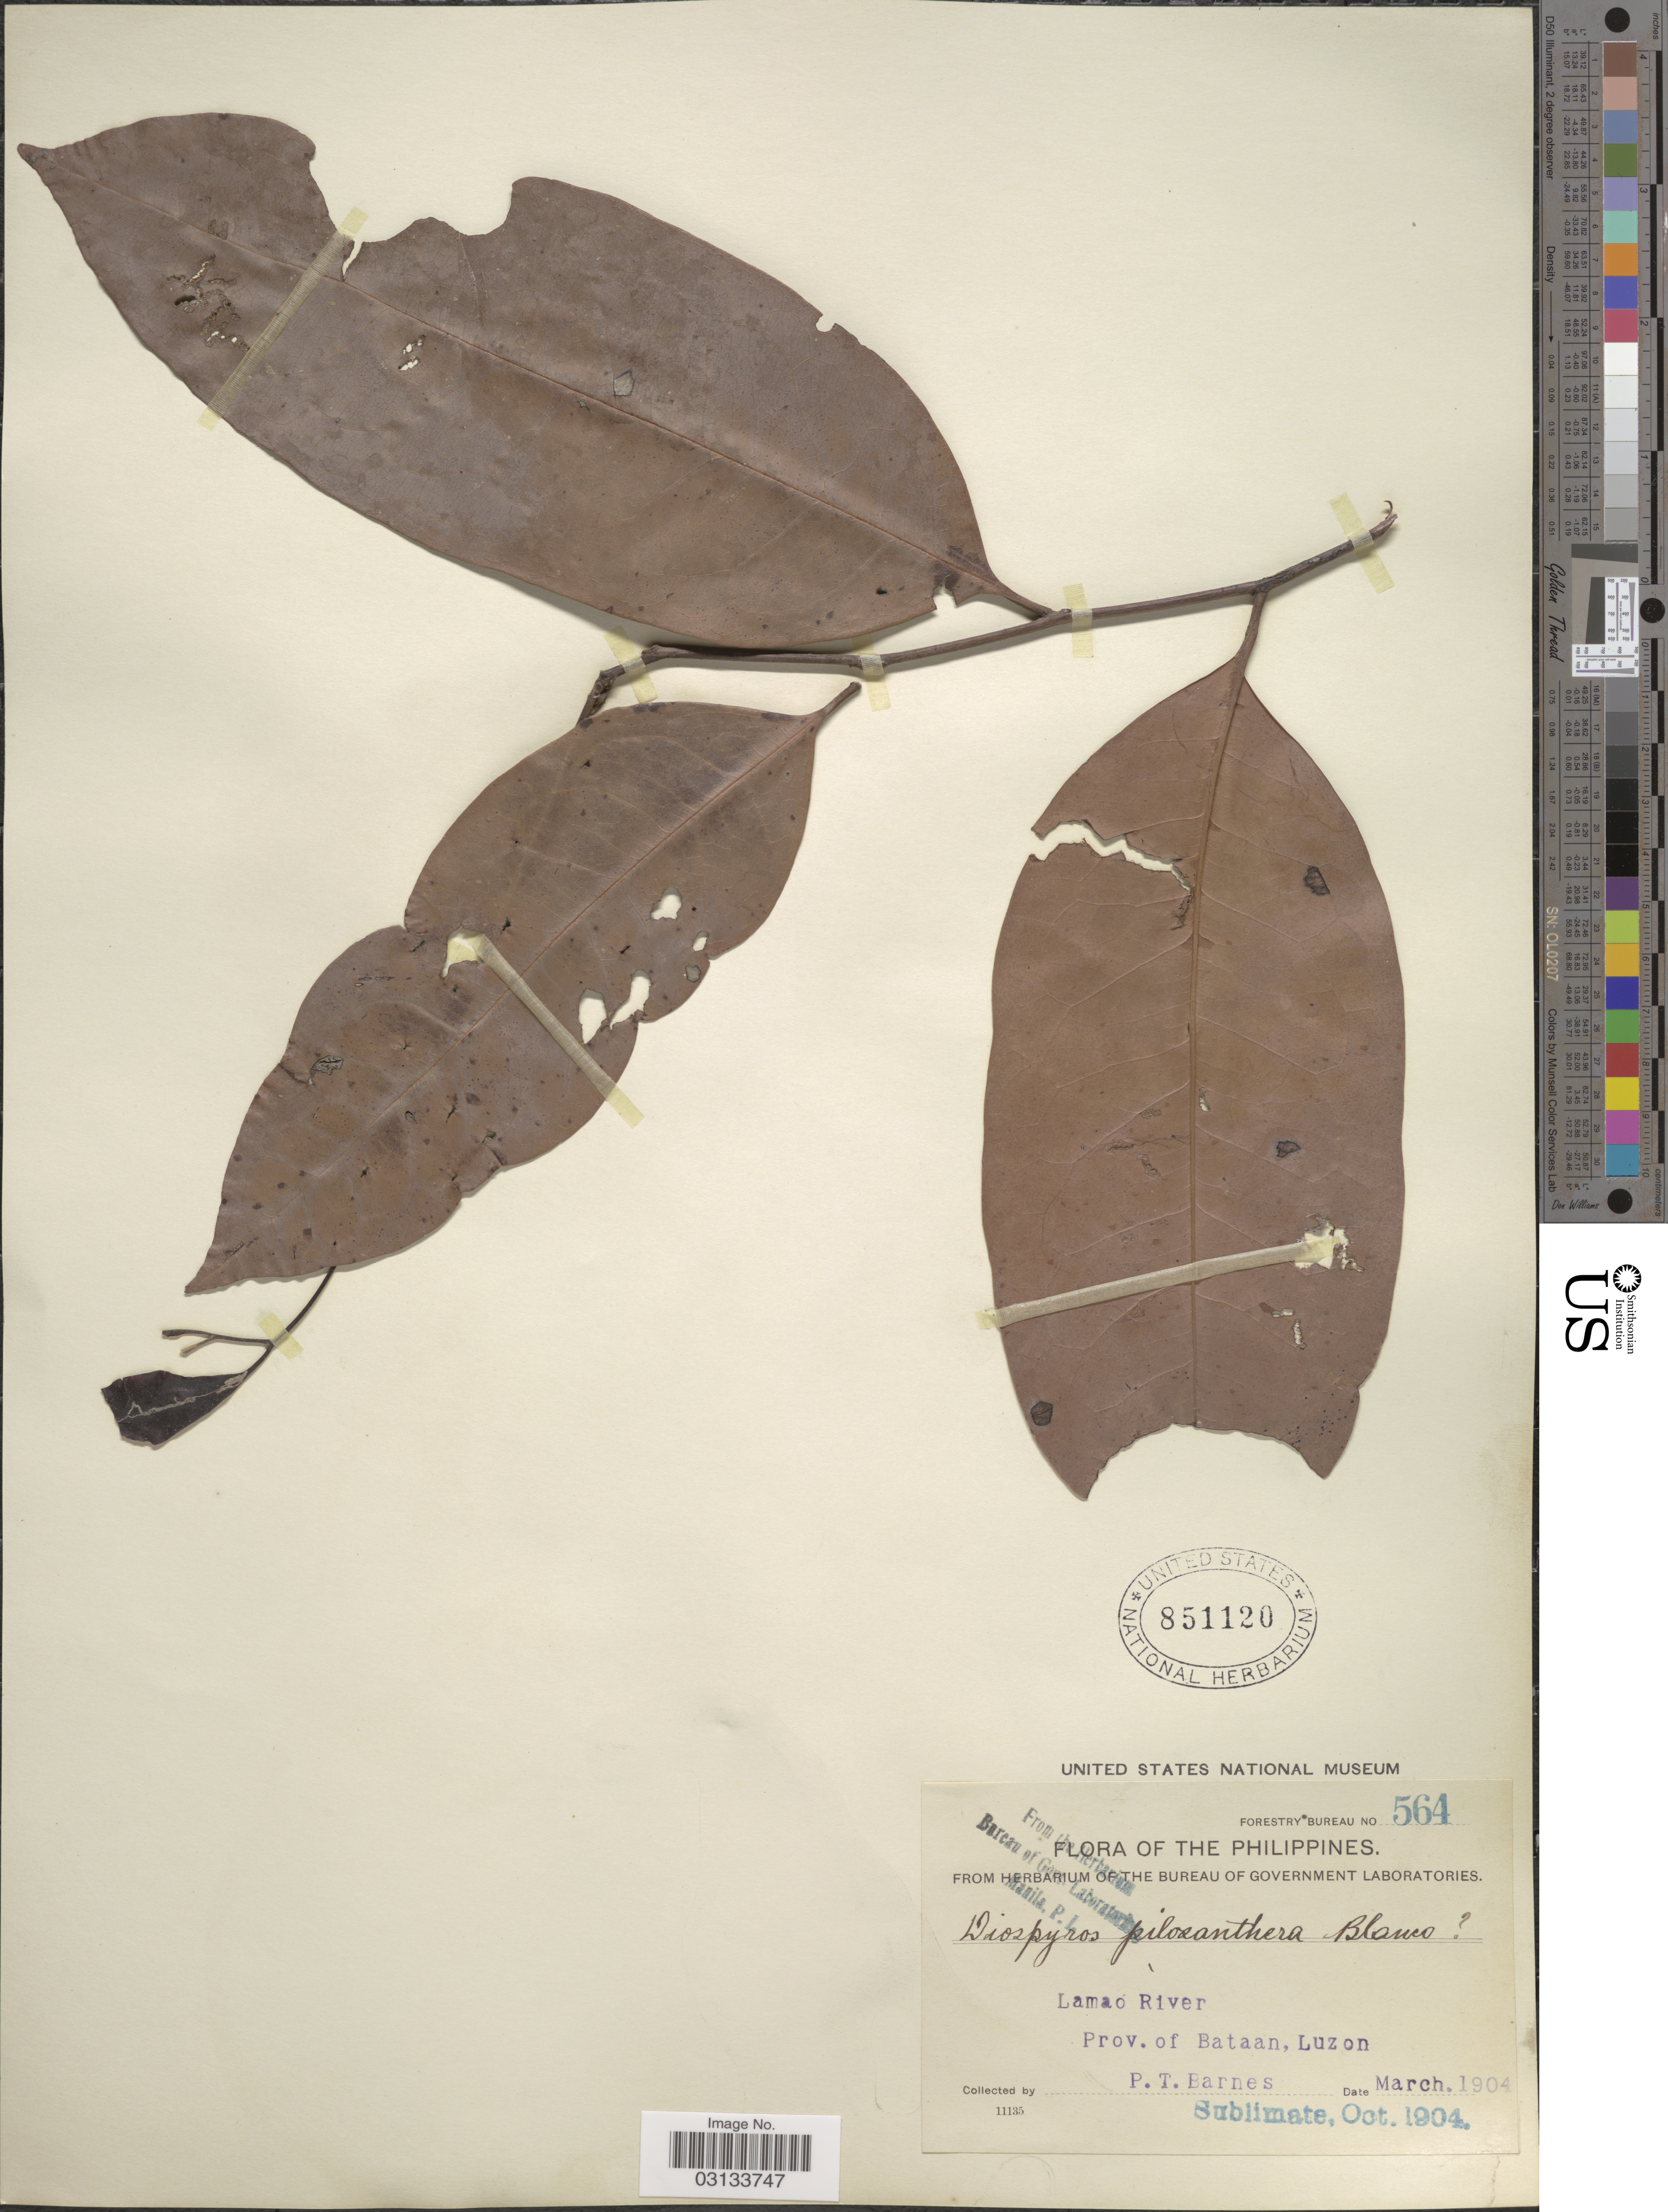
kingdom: Plantae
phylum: Tracheophyta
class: Magnoliopsida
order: Ericales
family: Ebenaceae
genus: Diospyros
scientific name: Diospyros pilosanthera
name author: Blanco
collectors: P. Barnes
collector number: Forestry Bureau 564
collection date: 1904-03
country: Philippines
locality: Lamao River. Prov. of Bataan, Luzon.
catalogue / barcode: US 851120